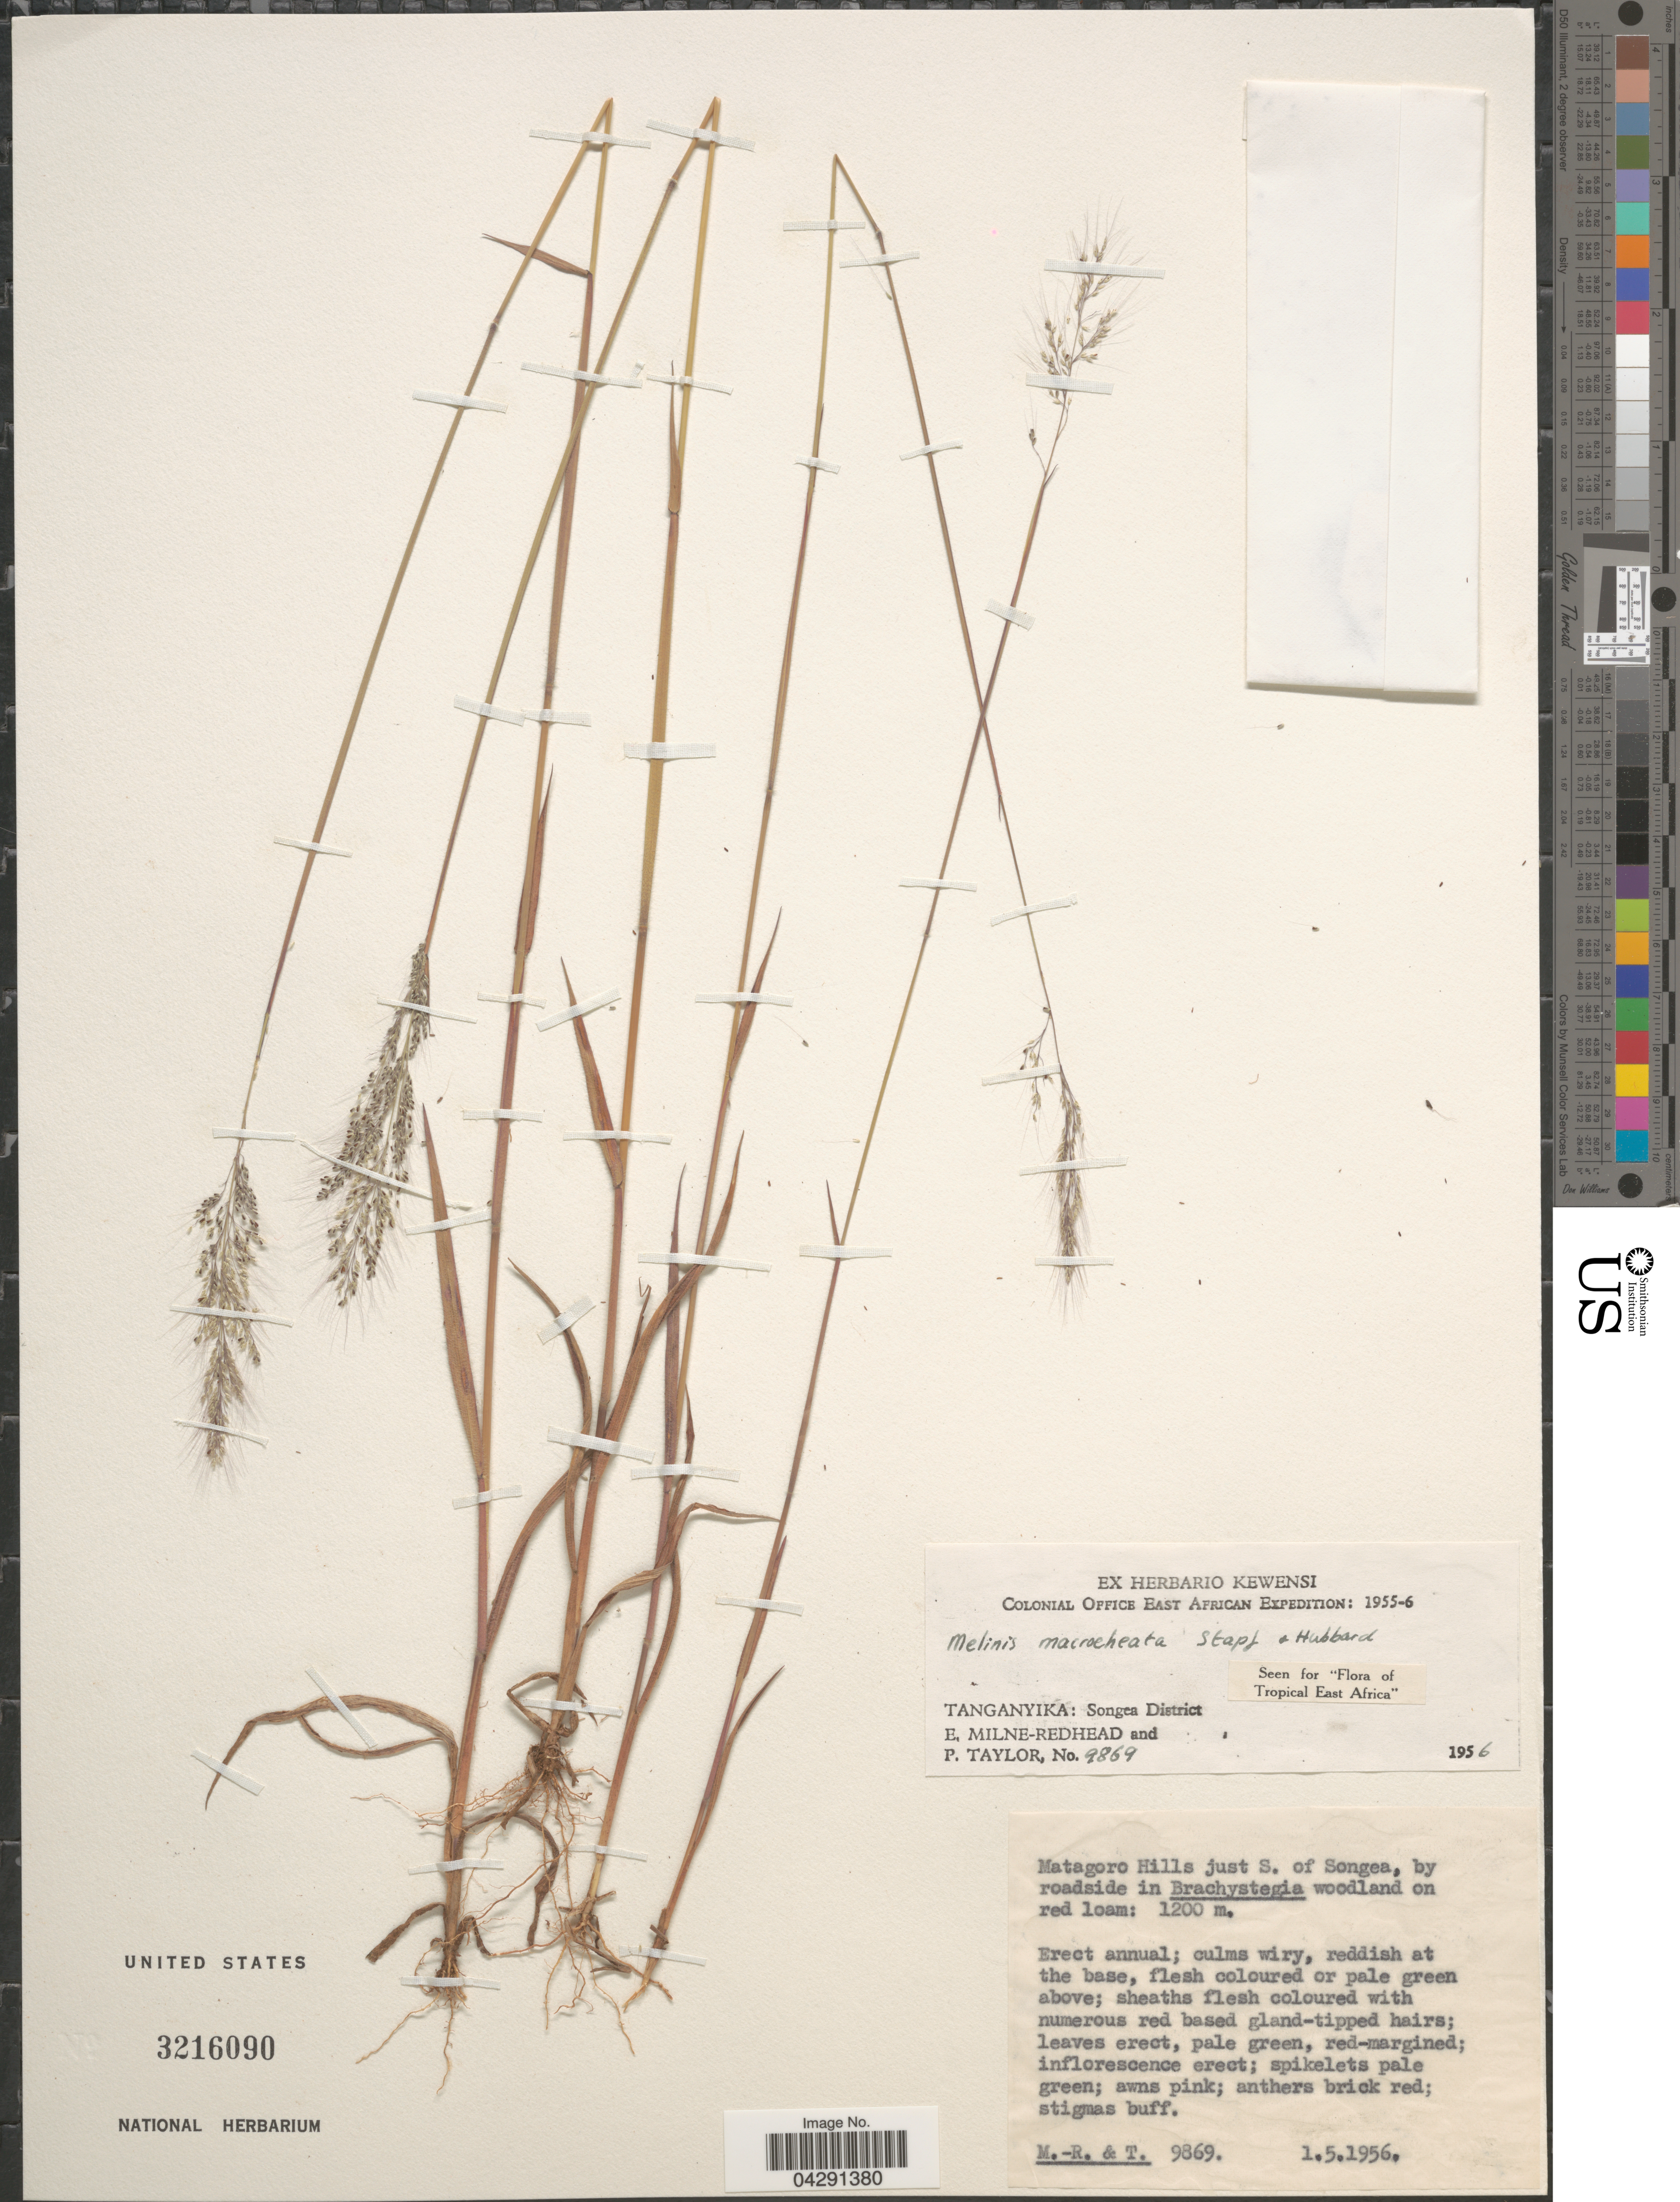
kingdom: Plantae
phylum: Tracheophyta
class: Liliopsida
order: Poales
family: Poaceae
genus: Melinis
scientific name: Melinis macrochaeta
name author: Stapf & C.E. Hubb.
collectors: E. W. Milne-Redhead & P. Taylor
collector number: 9869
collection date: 1956-05-01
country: Tanzania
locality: Colonial Office East African Expedition: 1955-6. Tanganyika: Songea District. Matagoro Hills just S. of Songea, by roadside in Brachystegia woodland on red loam.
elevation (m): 1200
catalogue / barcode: US 3216090